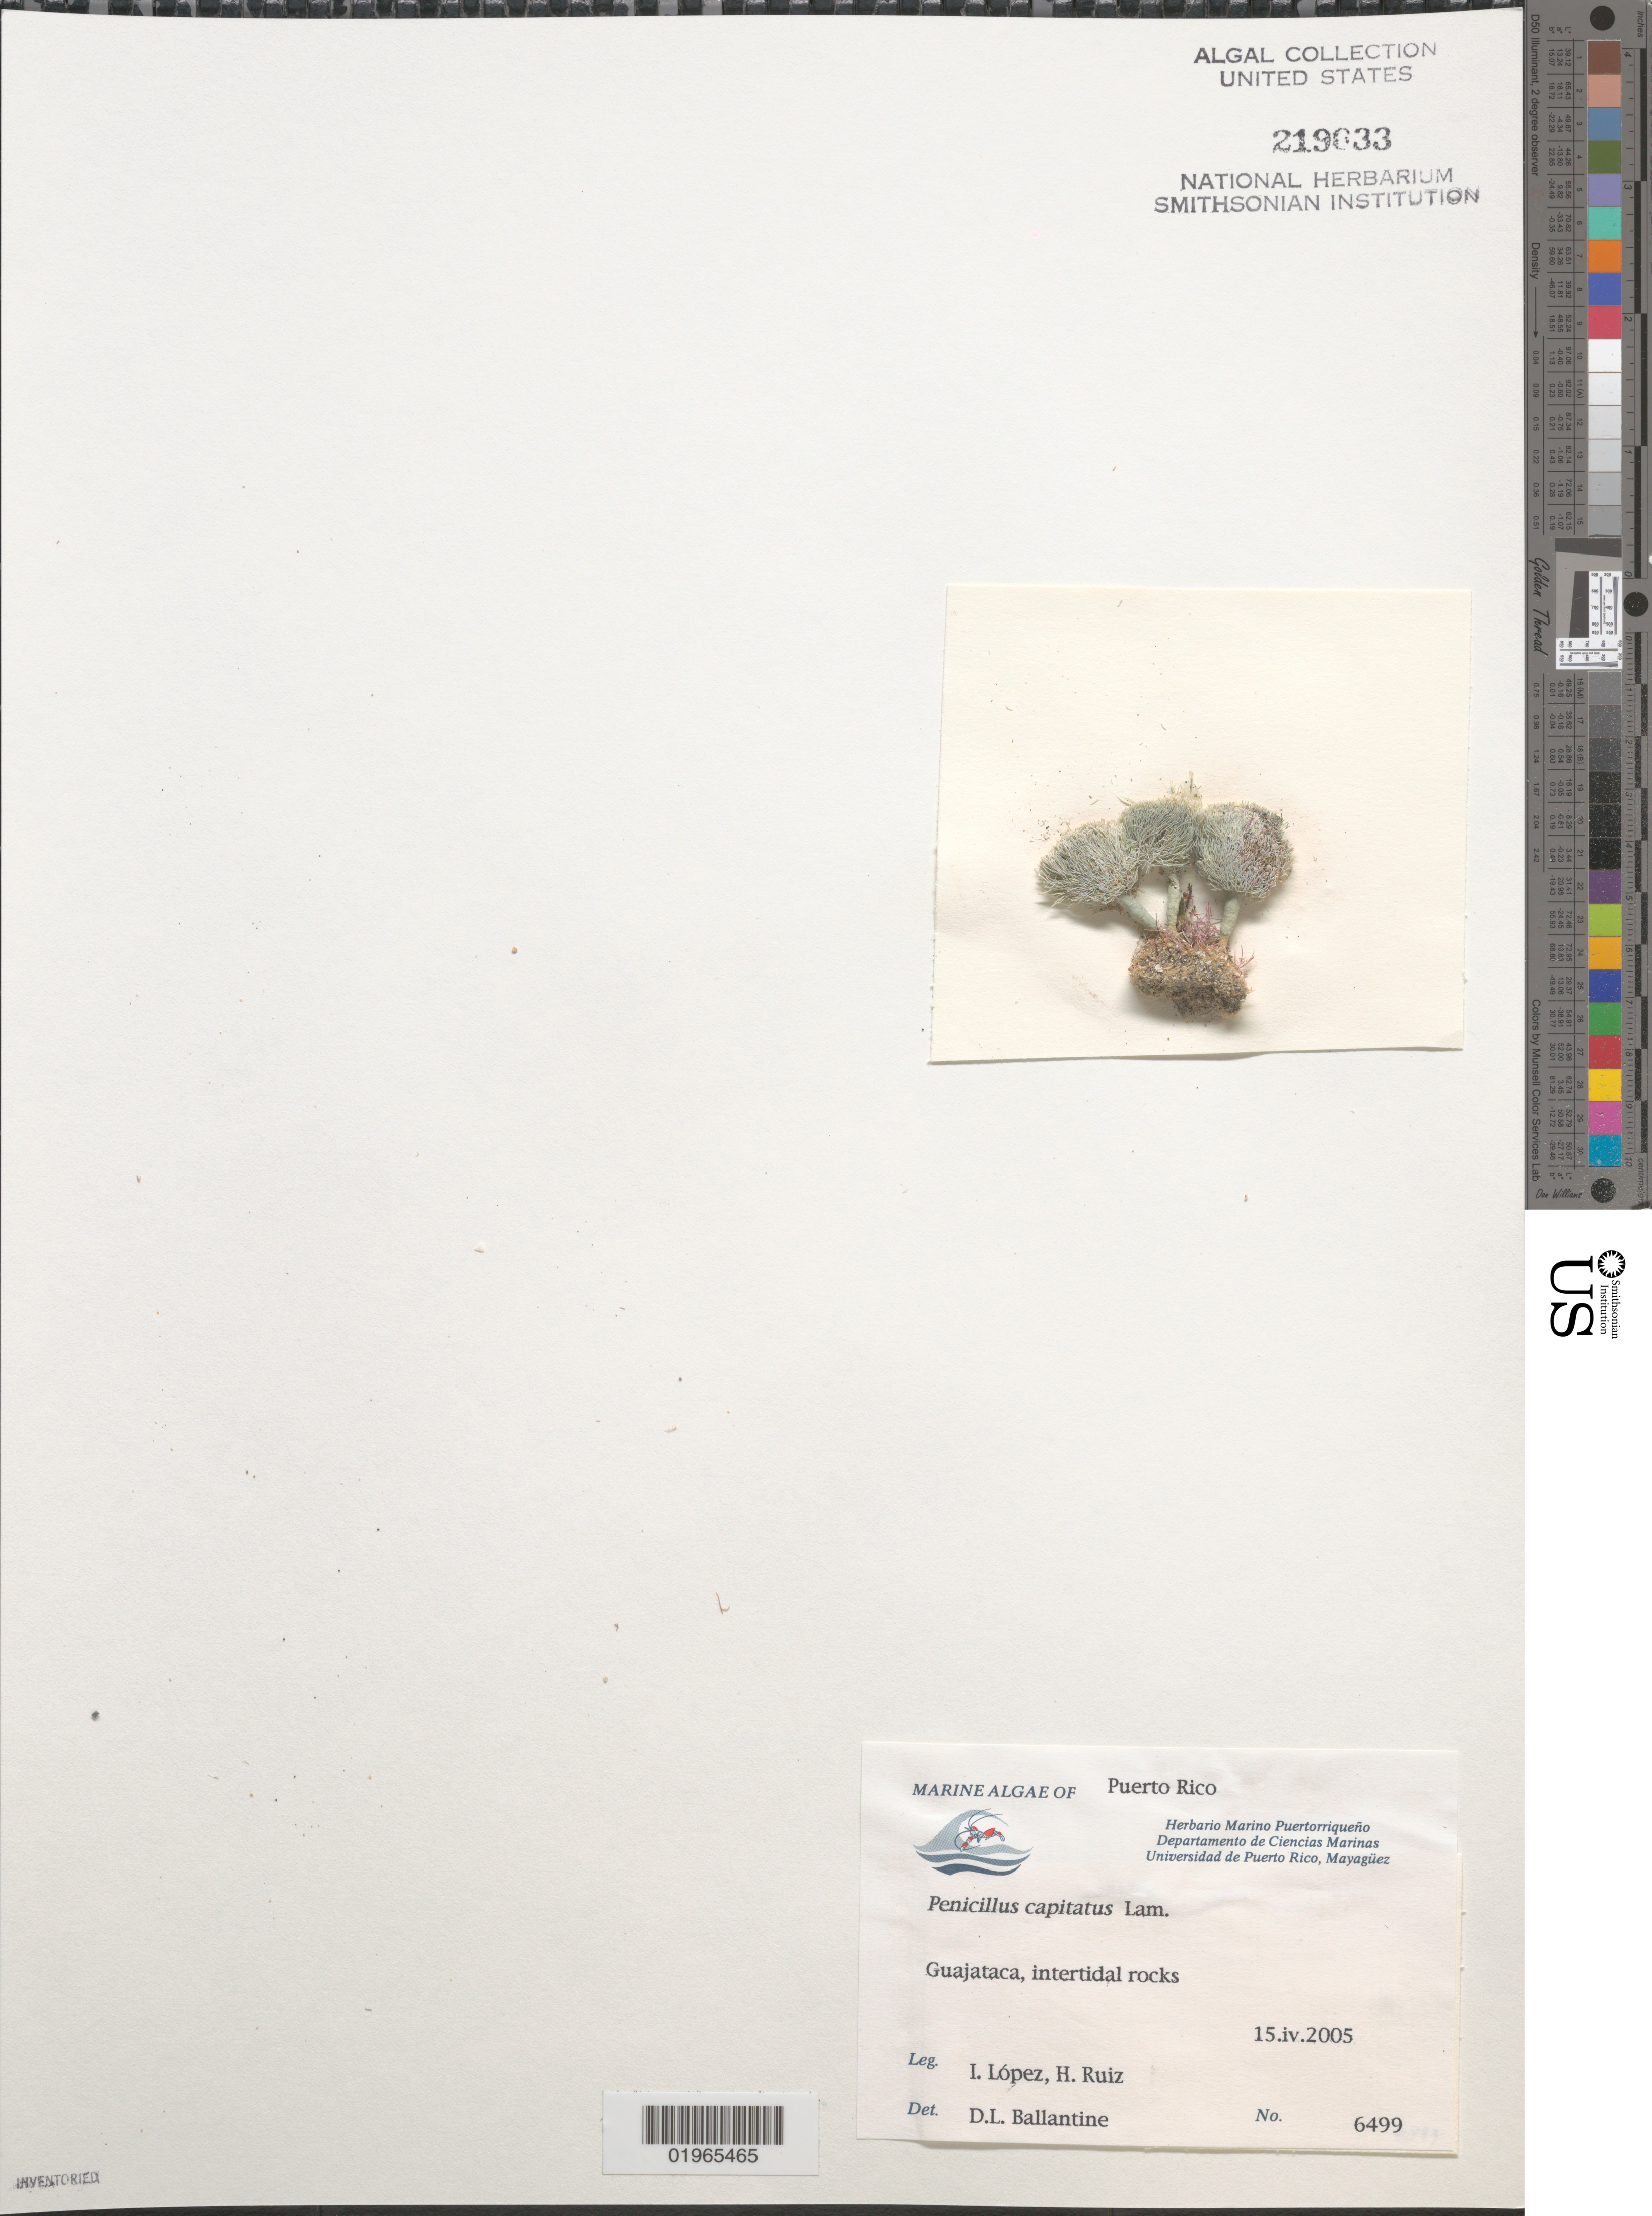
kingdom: Plantae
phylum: Chlorophyta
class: Ulvophyceae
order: Bryopsidales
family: Udoteaceae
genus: Penicillus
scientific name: Penicillus capitatus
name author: Lam.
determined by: Ballantine, D. L.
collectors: I. Lopez & H. Ruiz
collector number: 6499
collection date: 2005-04-15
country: Puerto Rico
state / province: Guajataca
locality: Intertidal rocks.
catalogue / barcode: US 219033